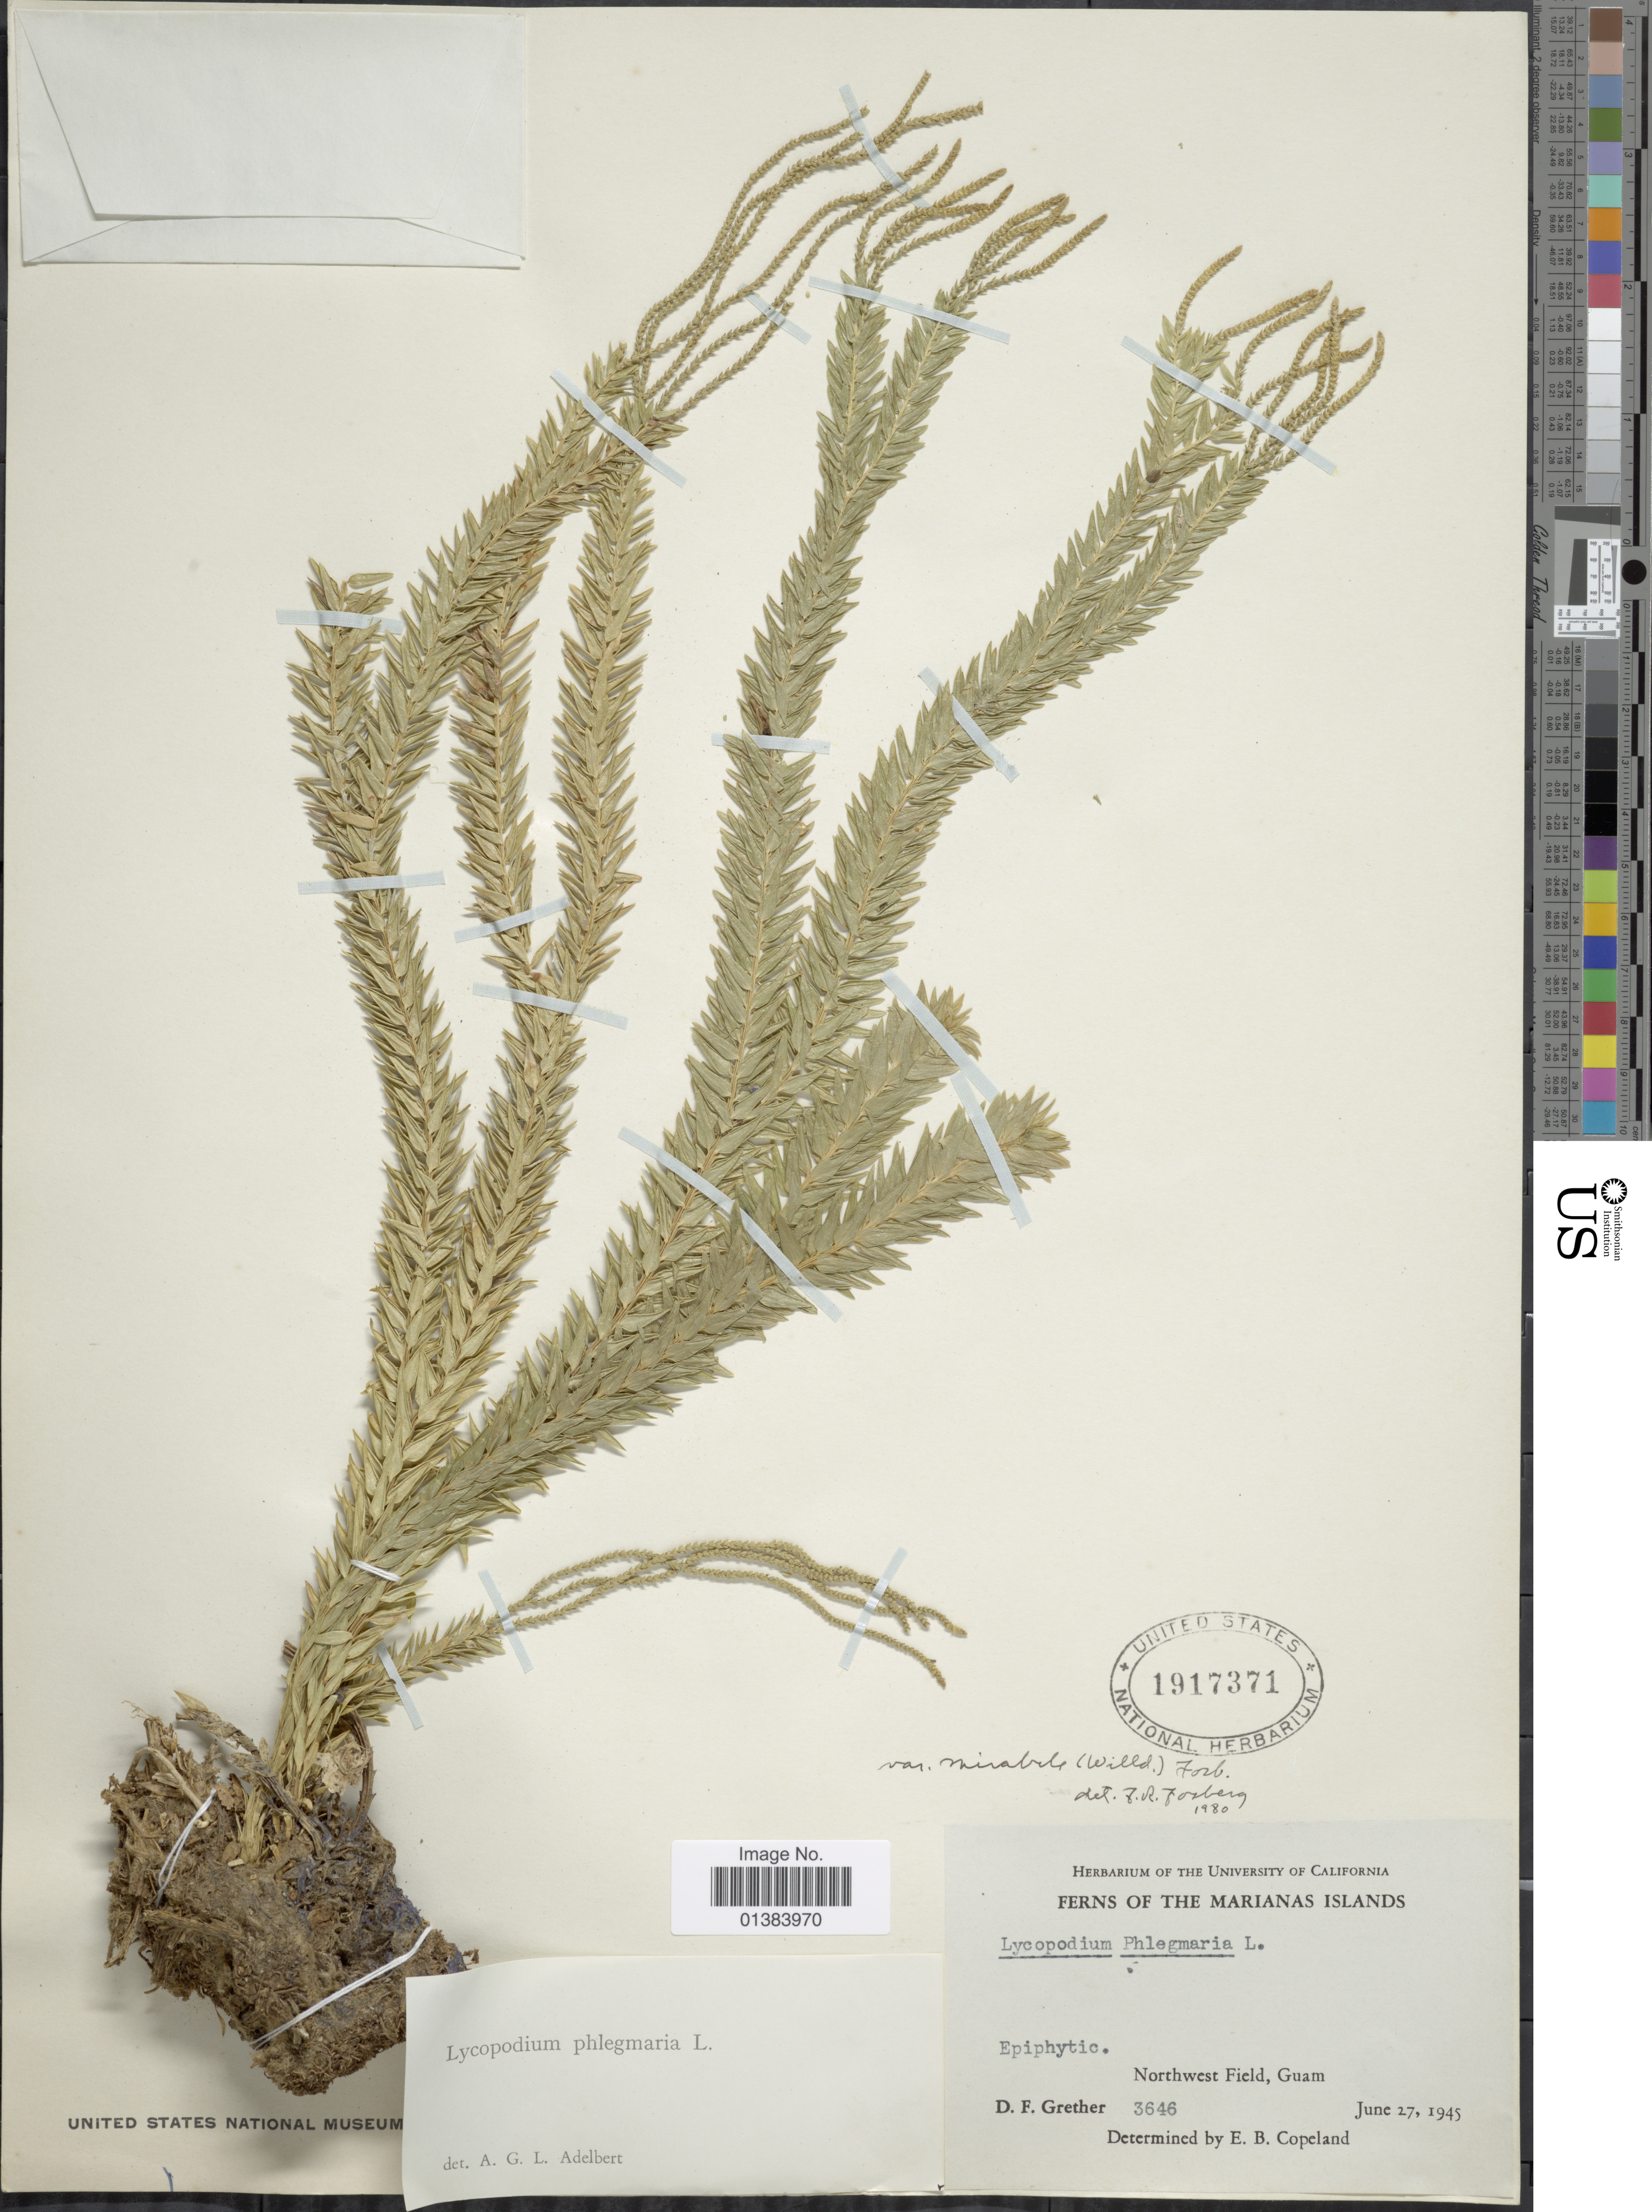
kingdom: Plantae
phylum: Tracheophyta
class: Lycopodiopsida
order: Lycopodiales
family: Lycopodiaceae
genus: Phlegmariurus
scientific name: Phlegmariurus mirabilis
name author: (Willd.) A. R. Field & Testo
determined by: Field, A. R.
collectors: D. F. Grether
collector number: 3646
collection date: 1945-06-27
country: Guam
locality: Marianas Islands, Northwest Field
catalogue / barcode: US 1917371